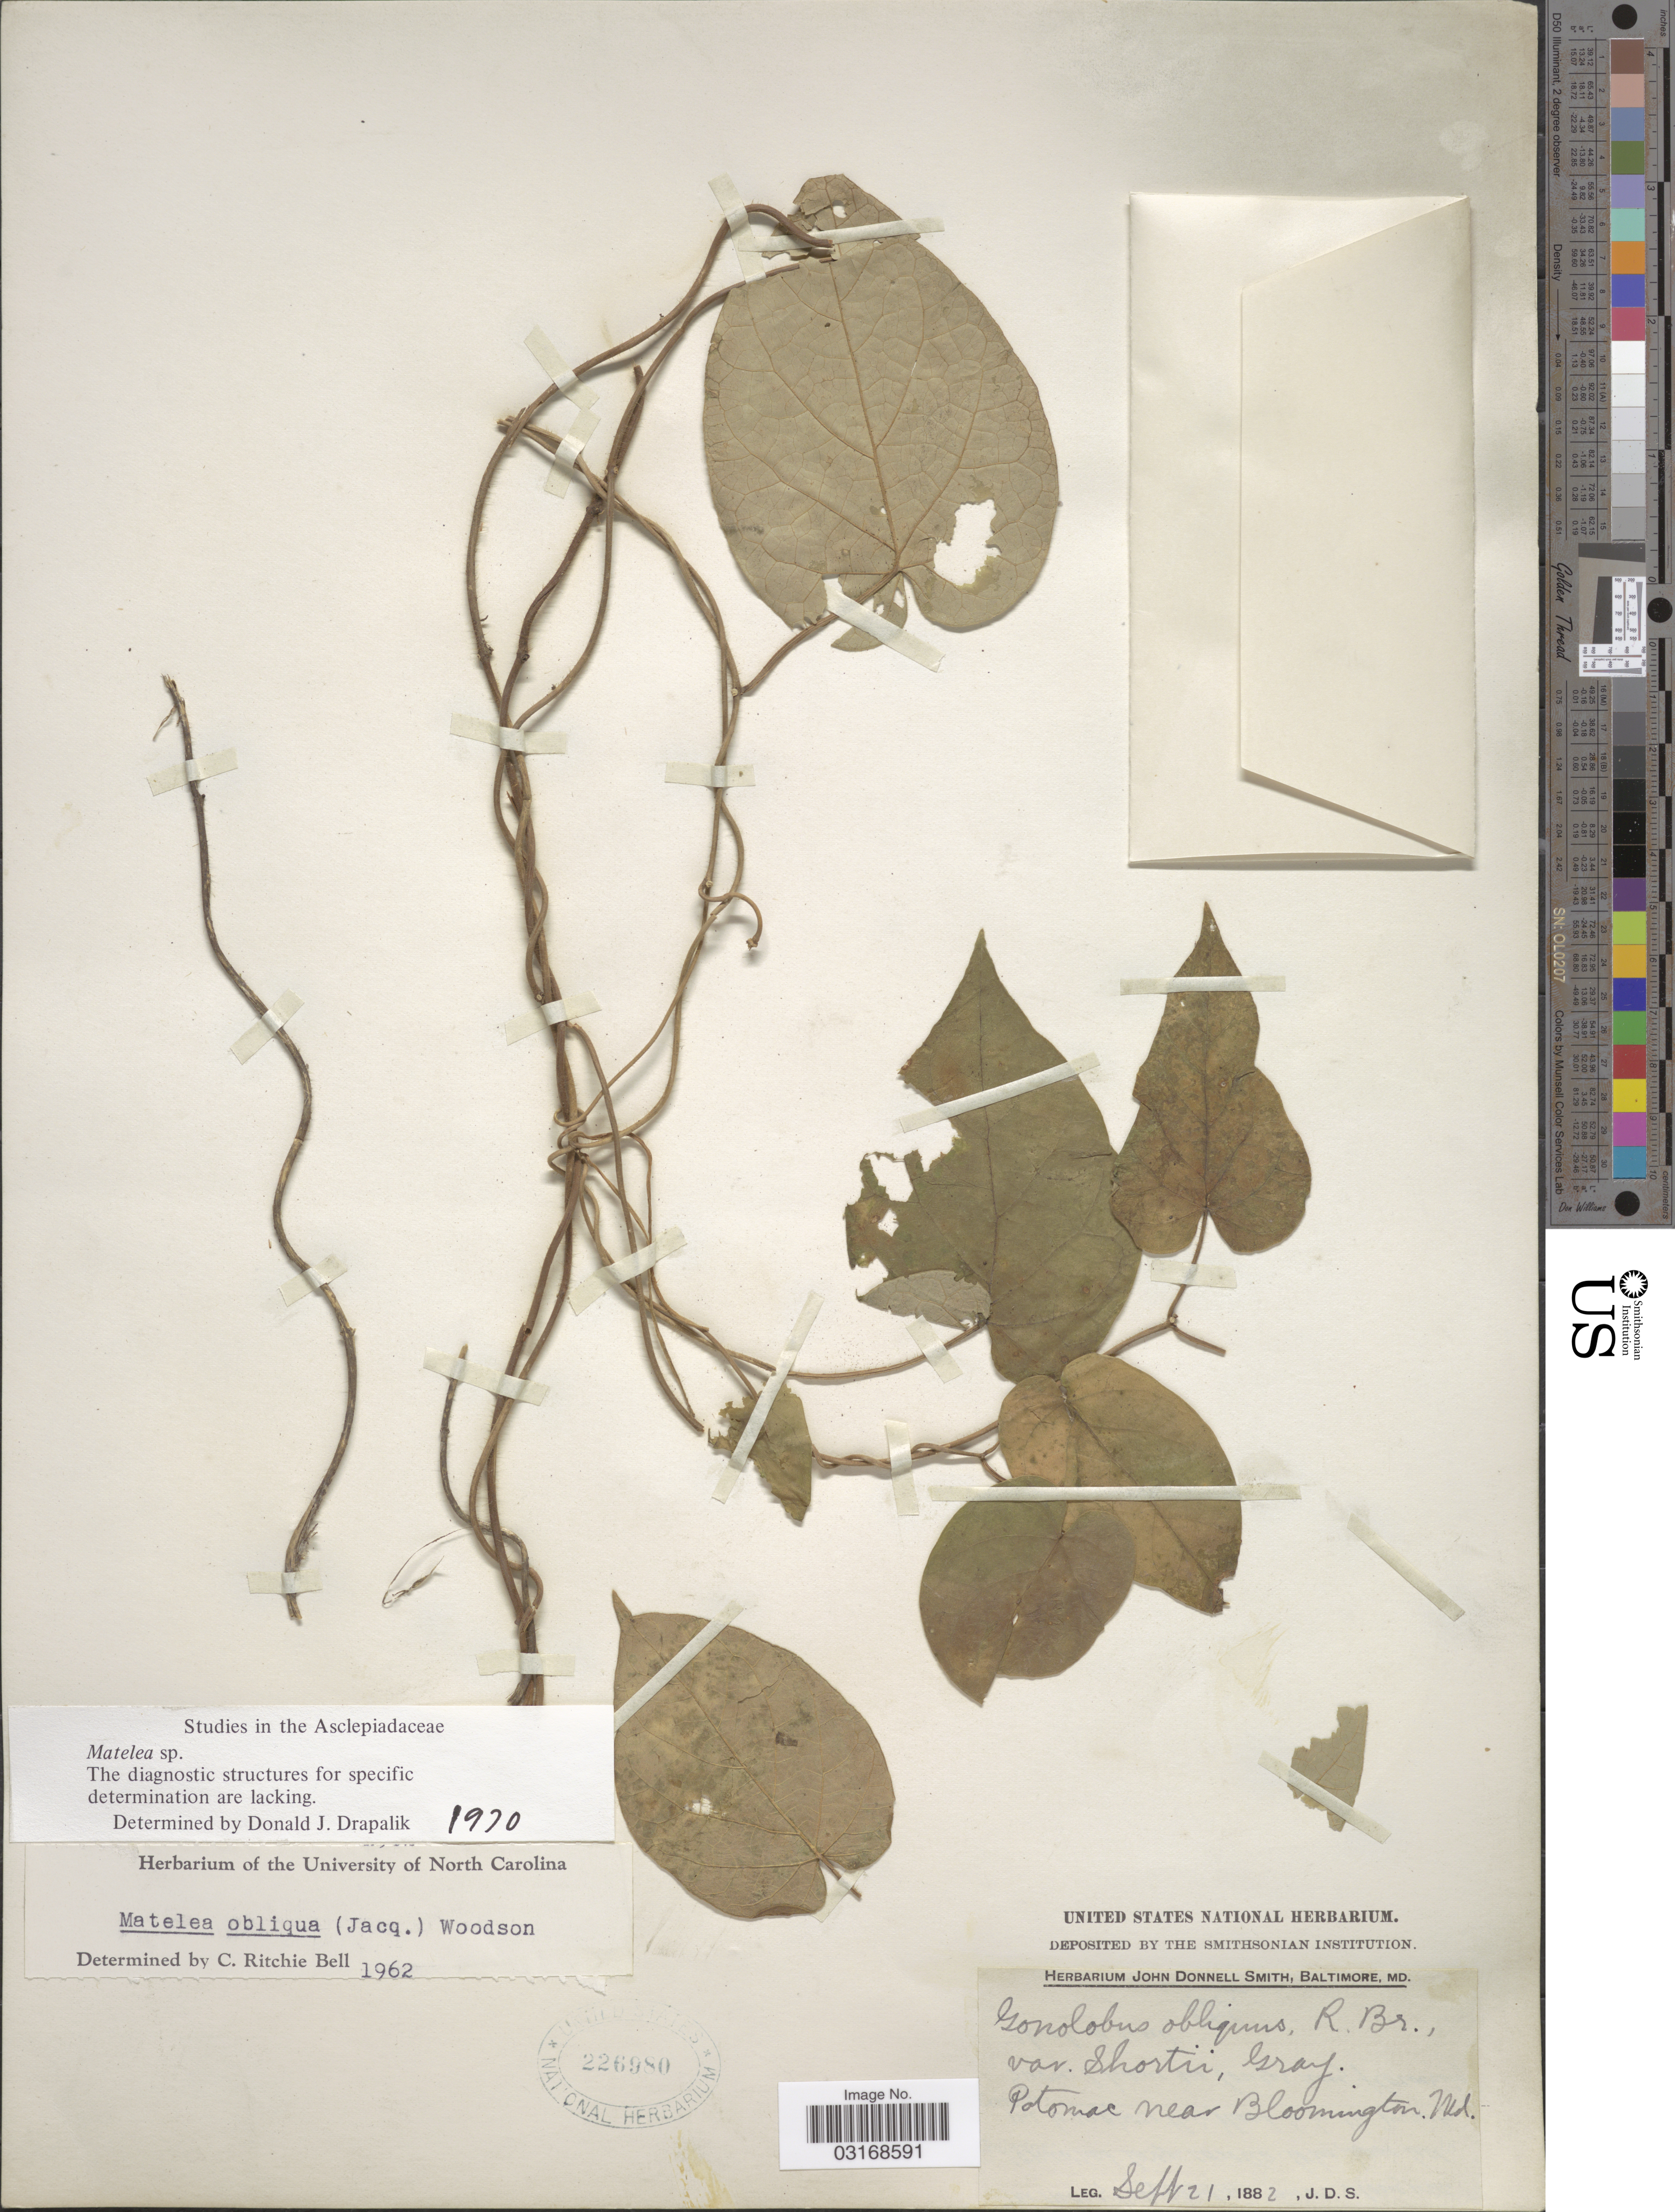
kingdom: Plantae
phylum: Tracheophyta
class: Magnoliopsida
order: Gentianales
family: Apocynaceae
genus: Matelea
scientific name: Matelea sp.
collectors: J. Donnell Smith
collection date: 1882-09-21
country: United States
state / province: Maryland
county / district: Garrett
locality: Potomac near Bloomington. Md.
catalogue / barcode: US 226980